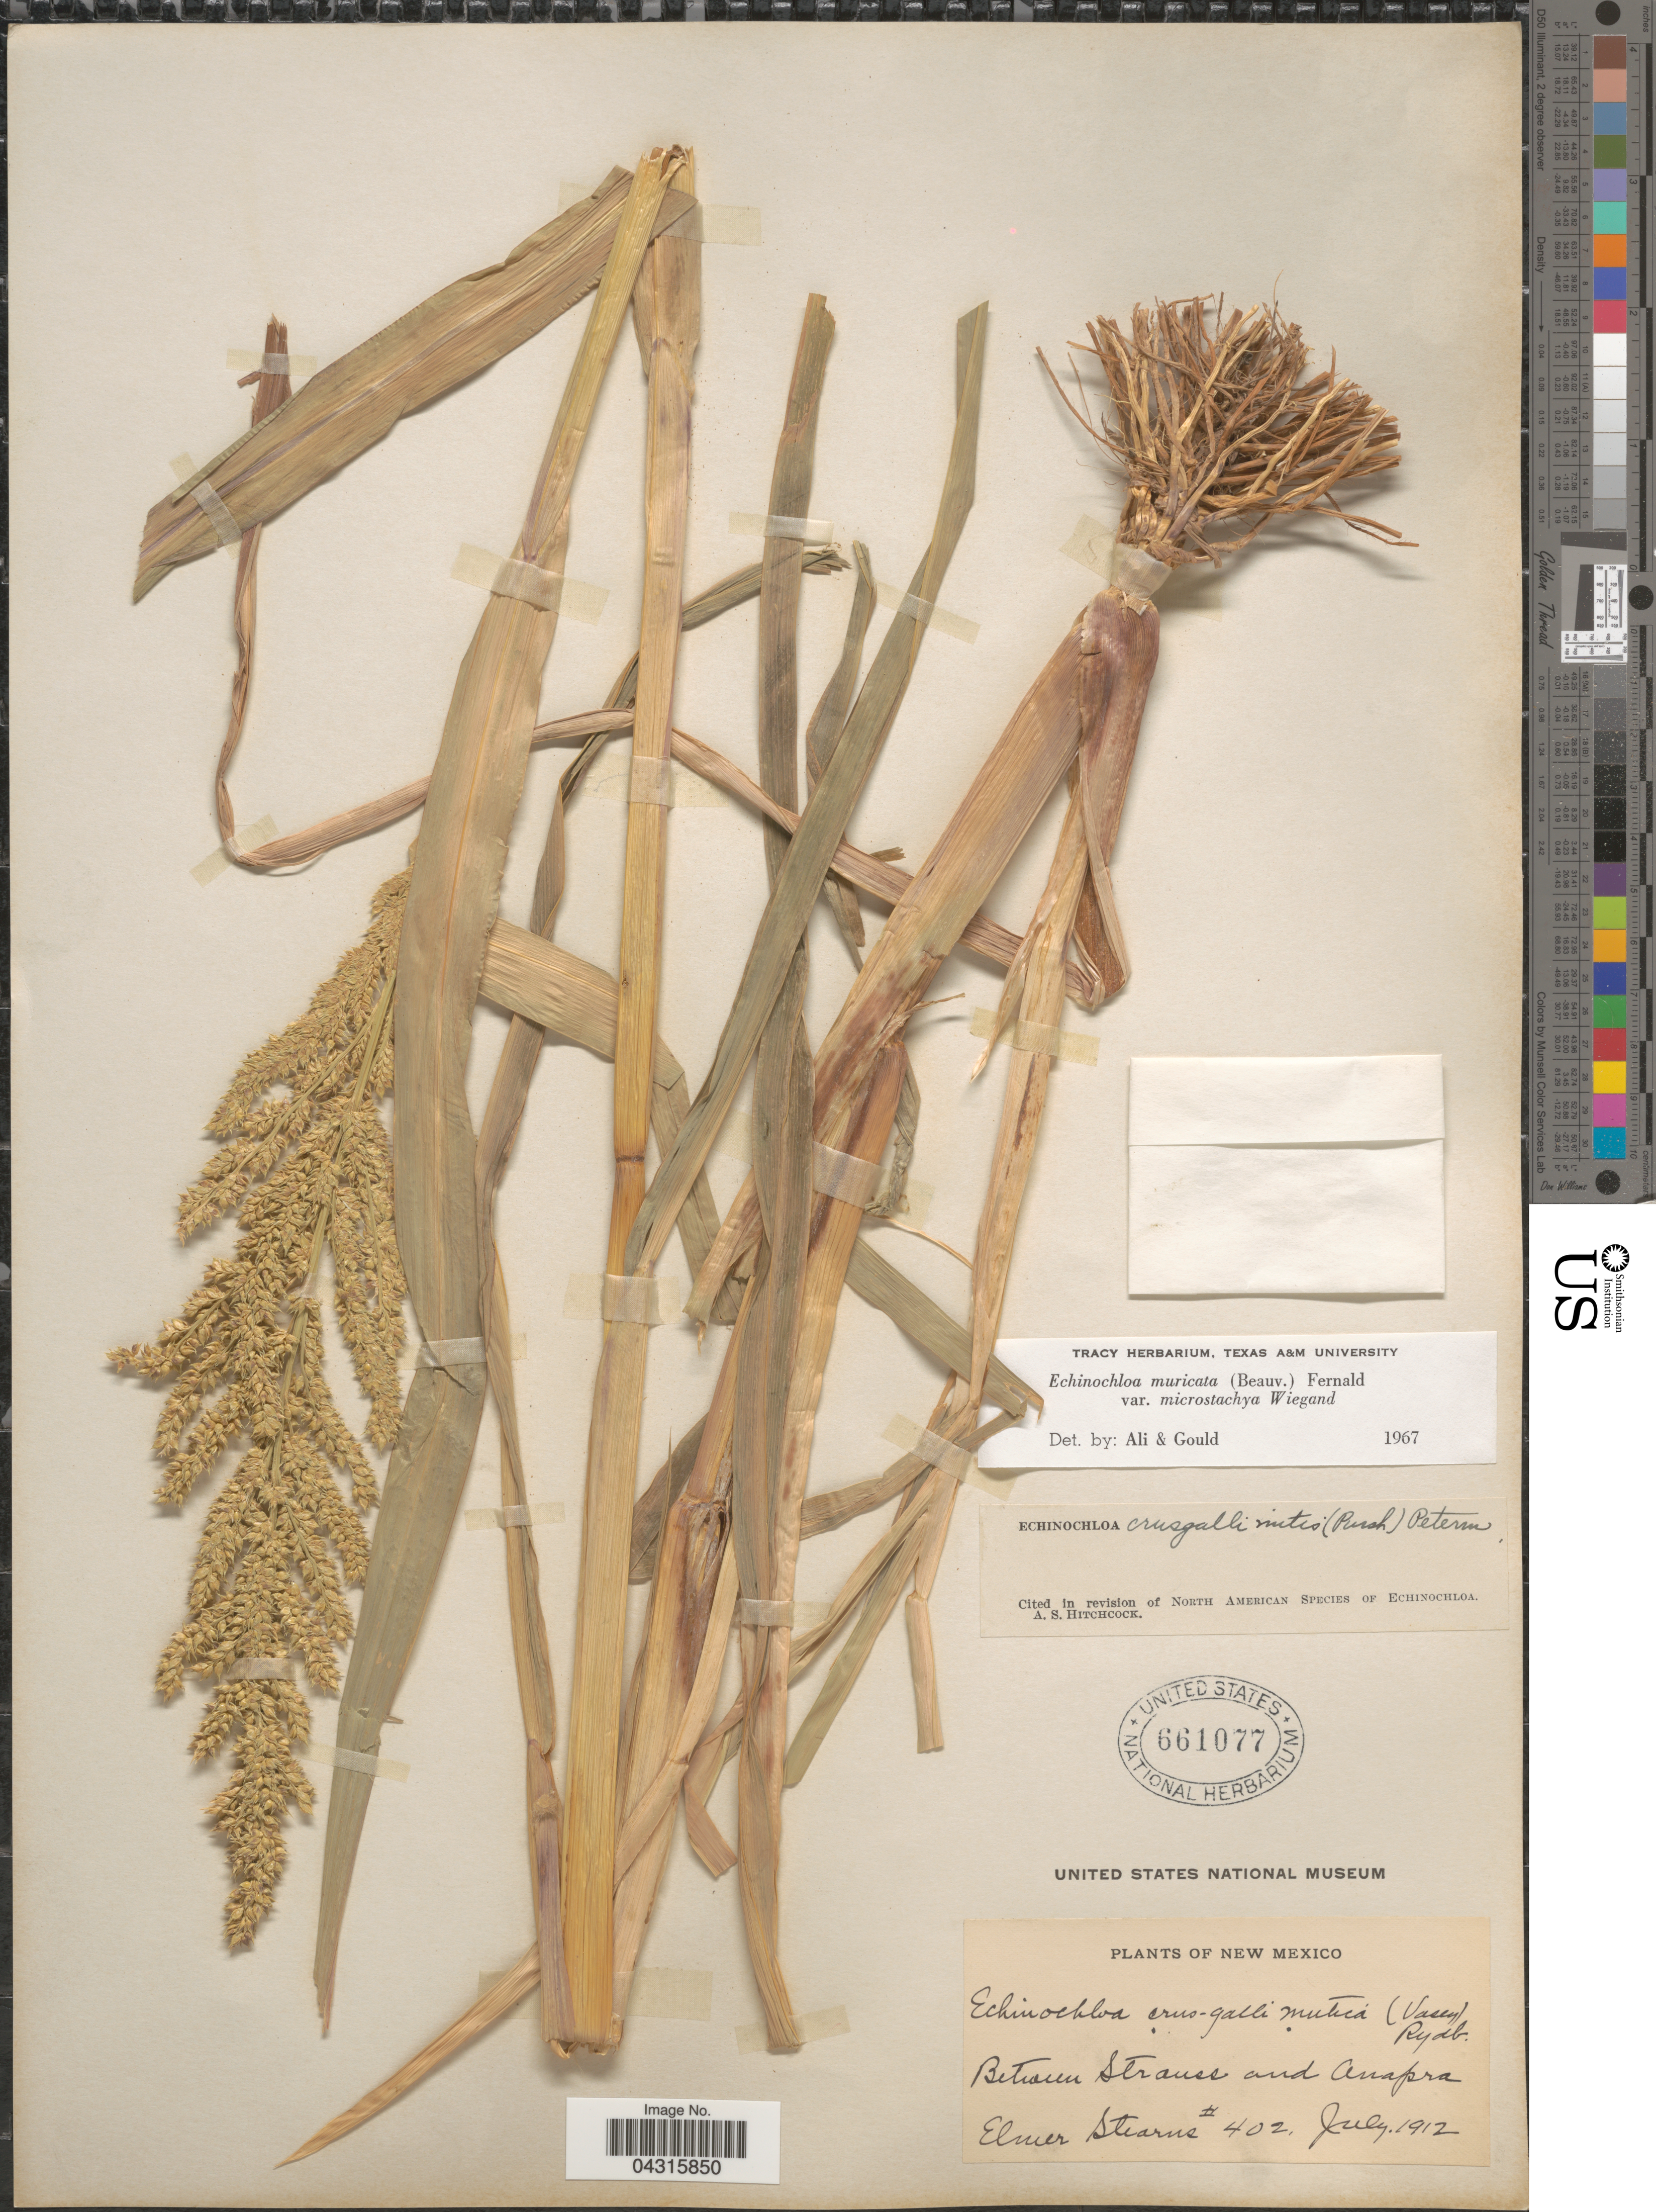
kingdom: Plantae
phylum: Tracheophyta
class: Liliopsida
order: Poales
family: Poaceae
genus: Echinochloa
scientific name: Echinochloa muricata var. microstachya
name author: Wiegand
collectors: E. Stearns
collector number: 402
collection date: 1912-07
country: United States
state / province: New Mexico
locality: Between Strauss and Anapra.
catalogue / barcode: US 661077